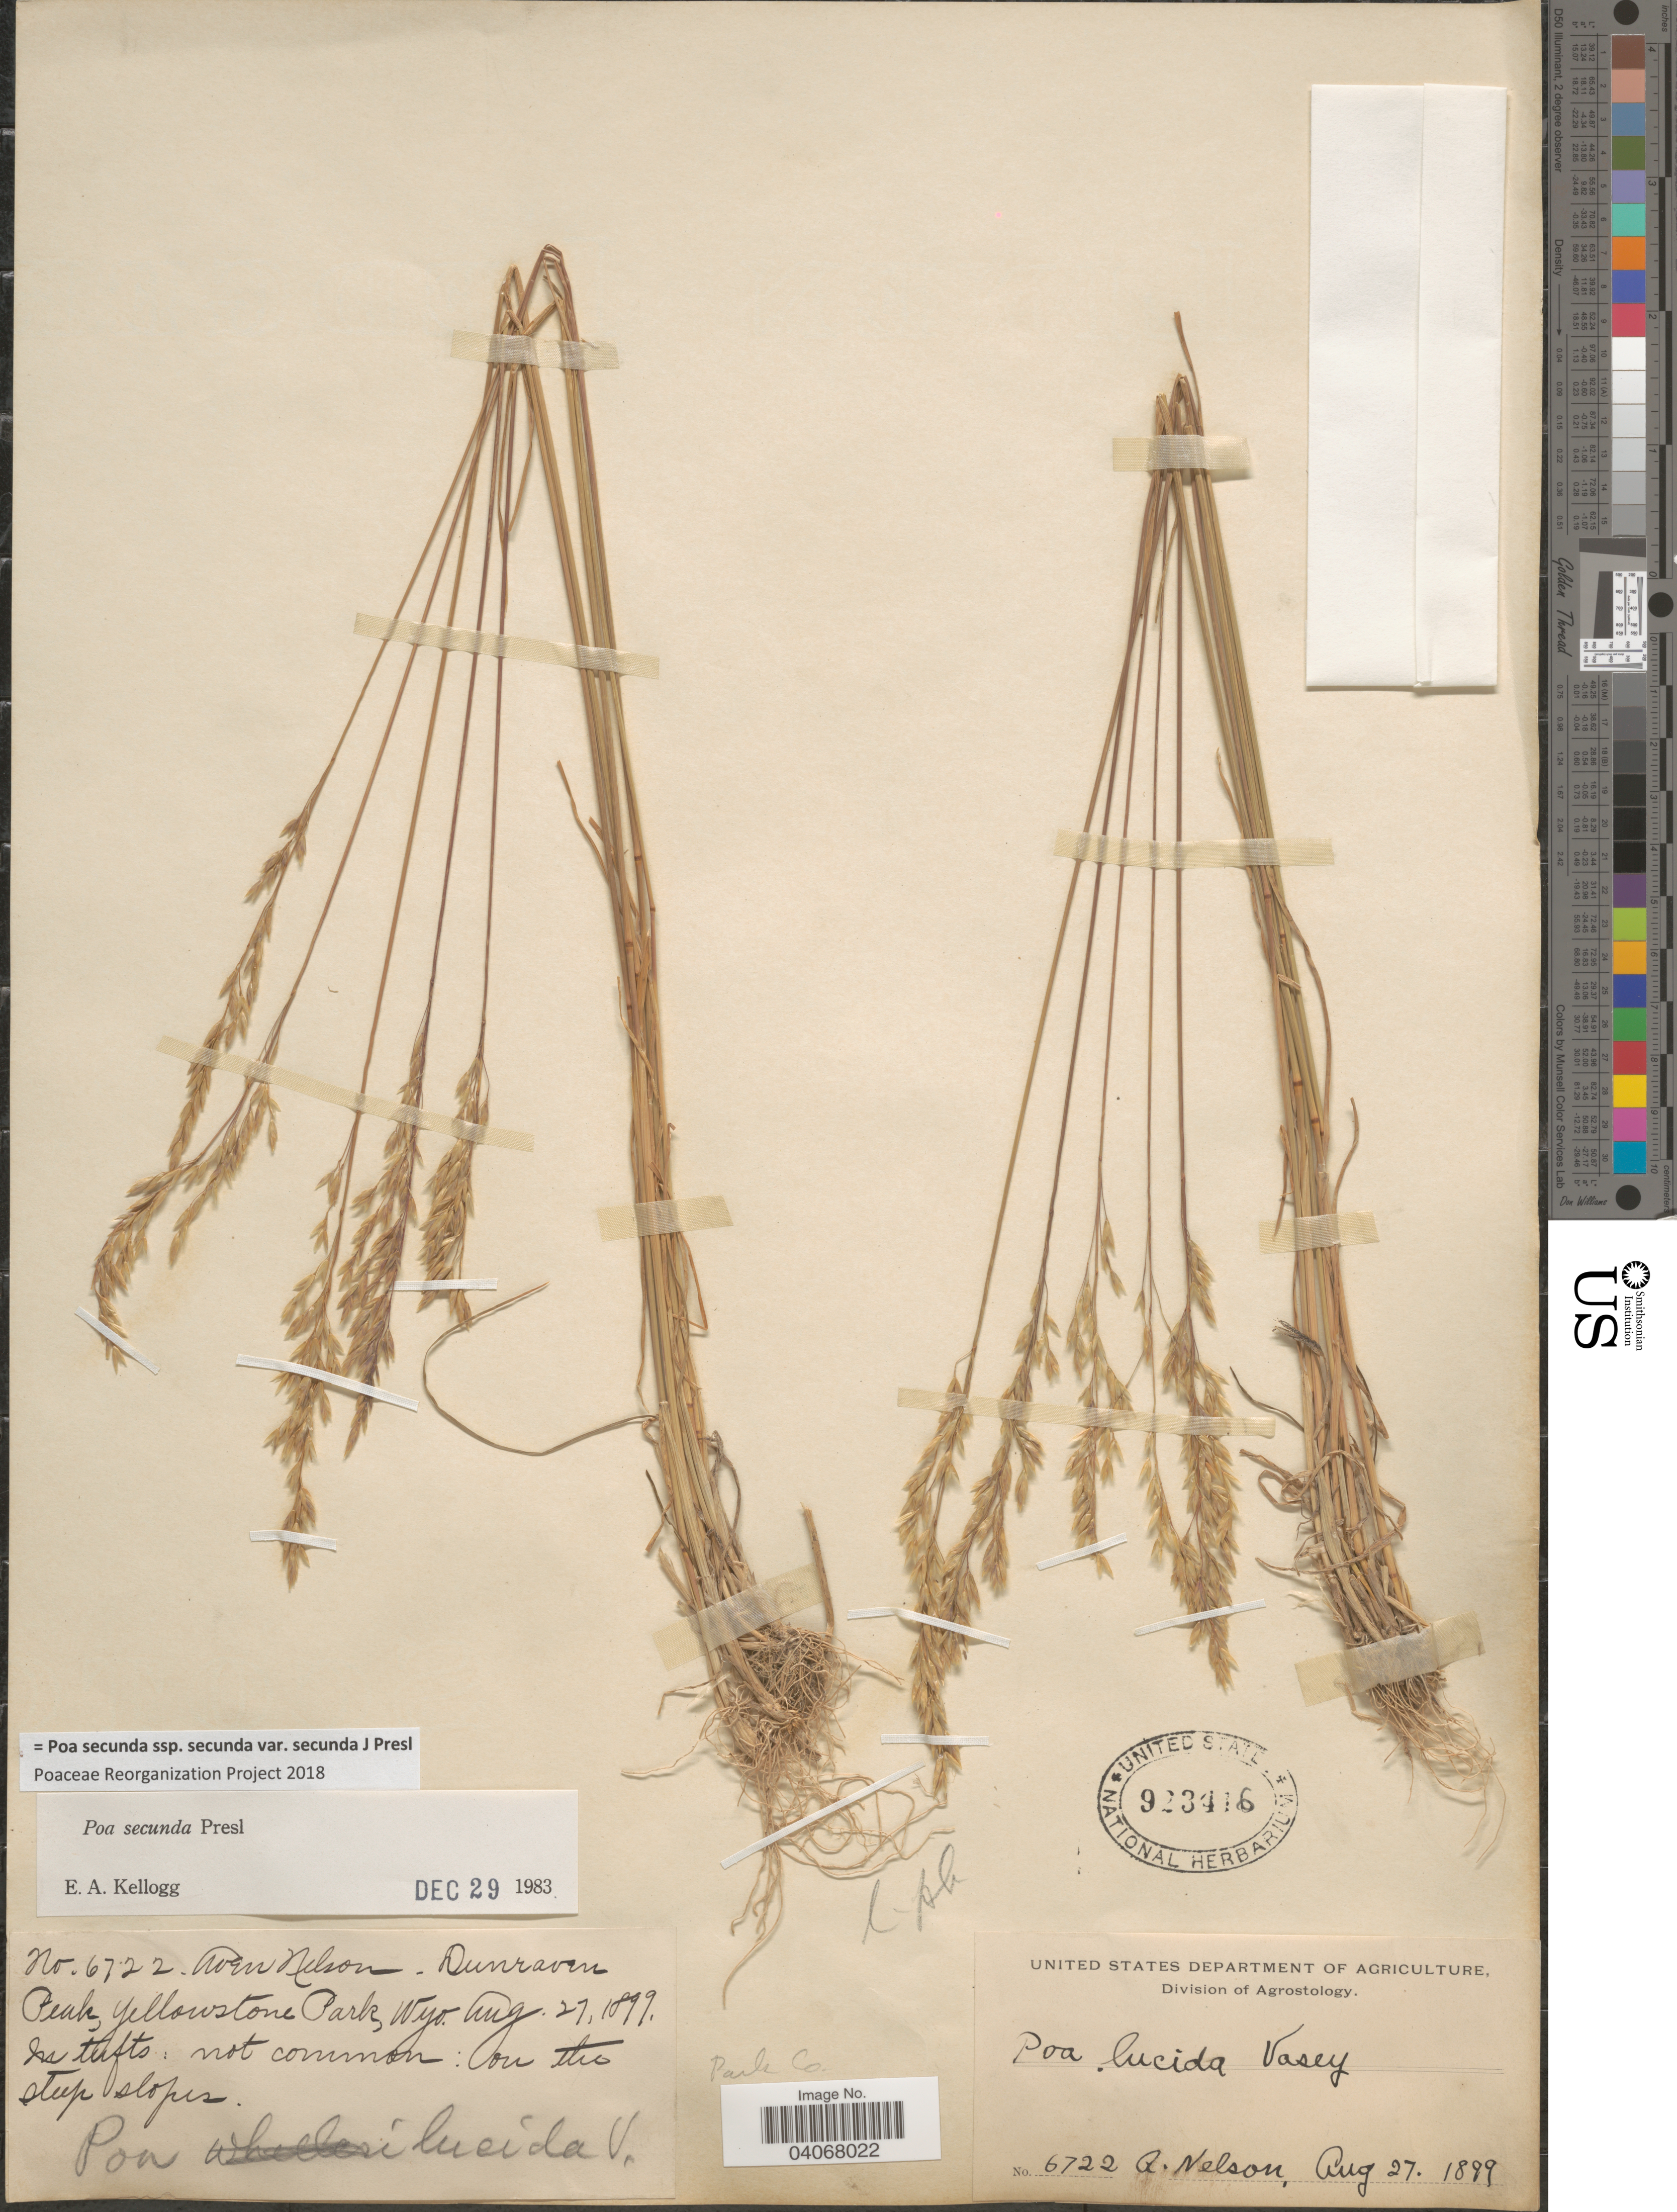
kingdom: Plantae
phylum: Tracheophyta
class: Liliopsida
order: Poales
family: Poaceae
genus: Poa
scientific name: Poa secunda subsp. secunda var. secunda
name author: J. Presl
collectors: A. Nelson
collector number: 6722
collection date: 1899-08-27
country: United States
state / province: Wyoming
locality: Dunraven Peak, Yellowstone Park. Park Co.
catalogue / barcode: US 923416